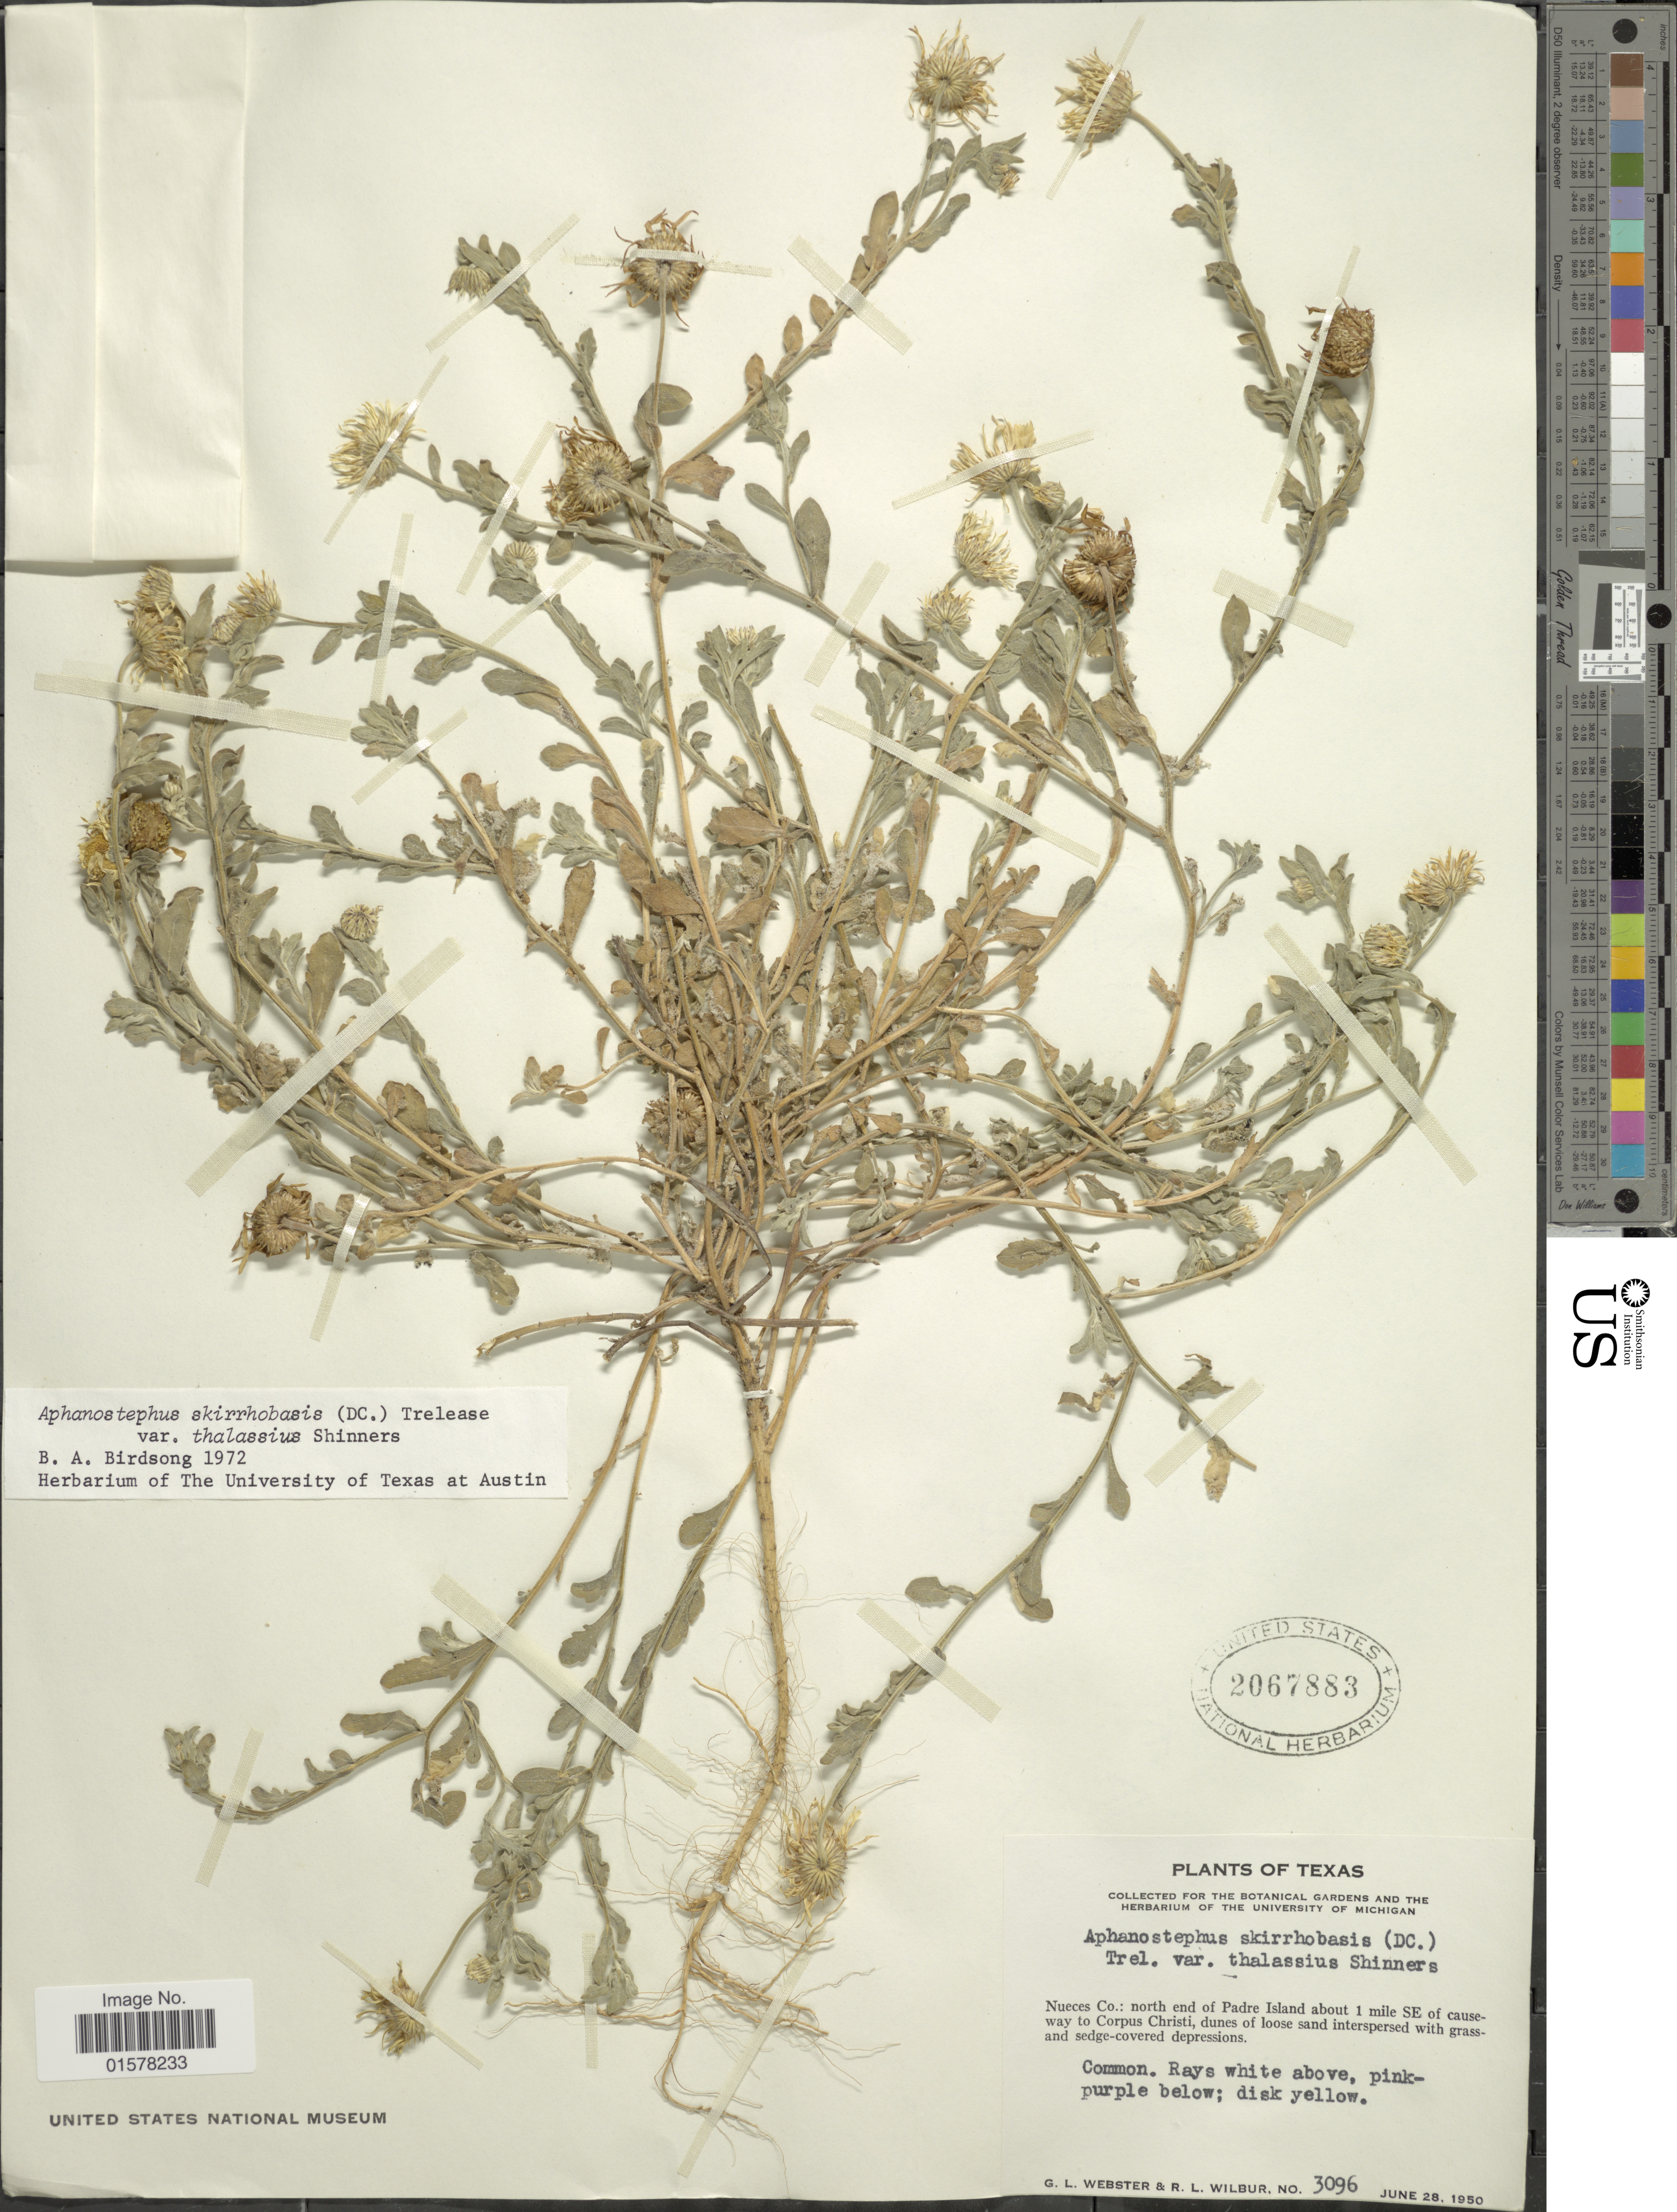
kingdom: Plantae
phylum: Tracheophyta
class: Magnoliopsida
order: Asterales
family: Asteraceae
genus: Aphanostephus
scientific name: Aphanostephus skirrhobasis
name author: (DC.) Trel. ex Coville & Branner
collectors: G. L. Webster & R. L. Wilbur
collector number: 3096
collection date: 1950-06-28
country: United States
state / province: Texas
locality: Texas. Nueces Co.: north end of Padre Island about 1 miles SE of causeway to Corpus Christi,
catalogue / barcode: US 2067883